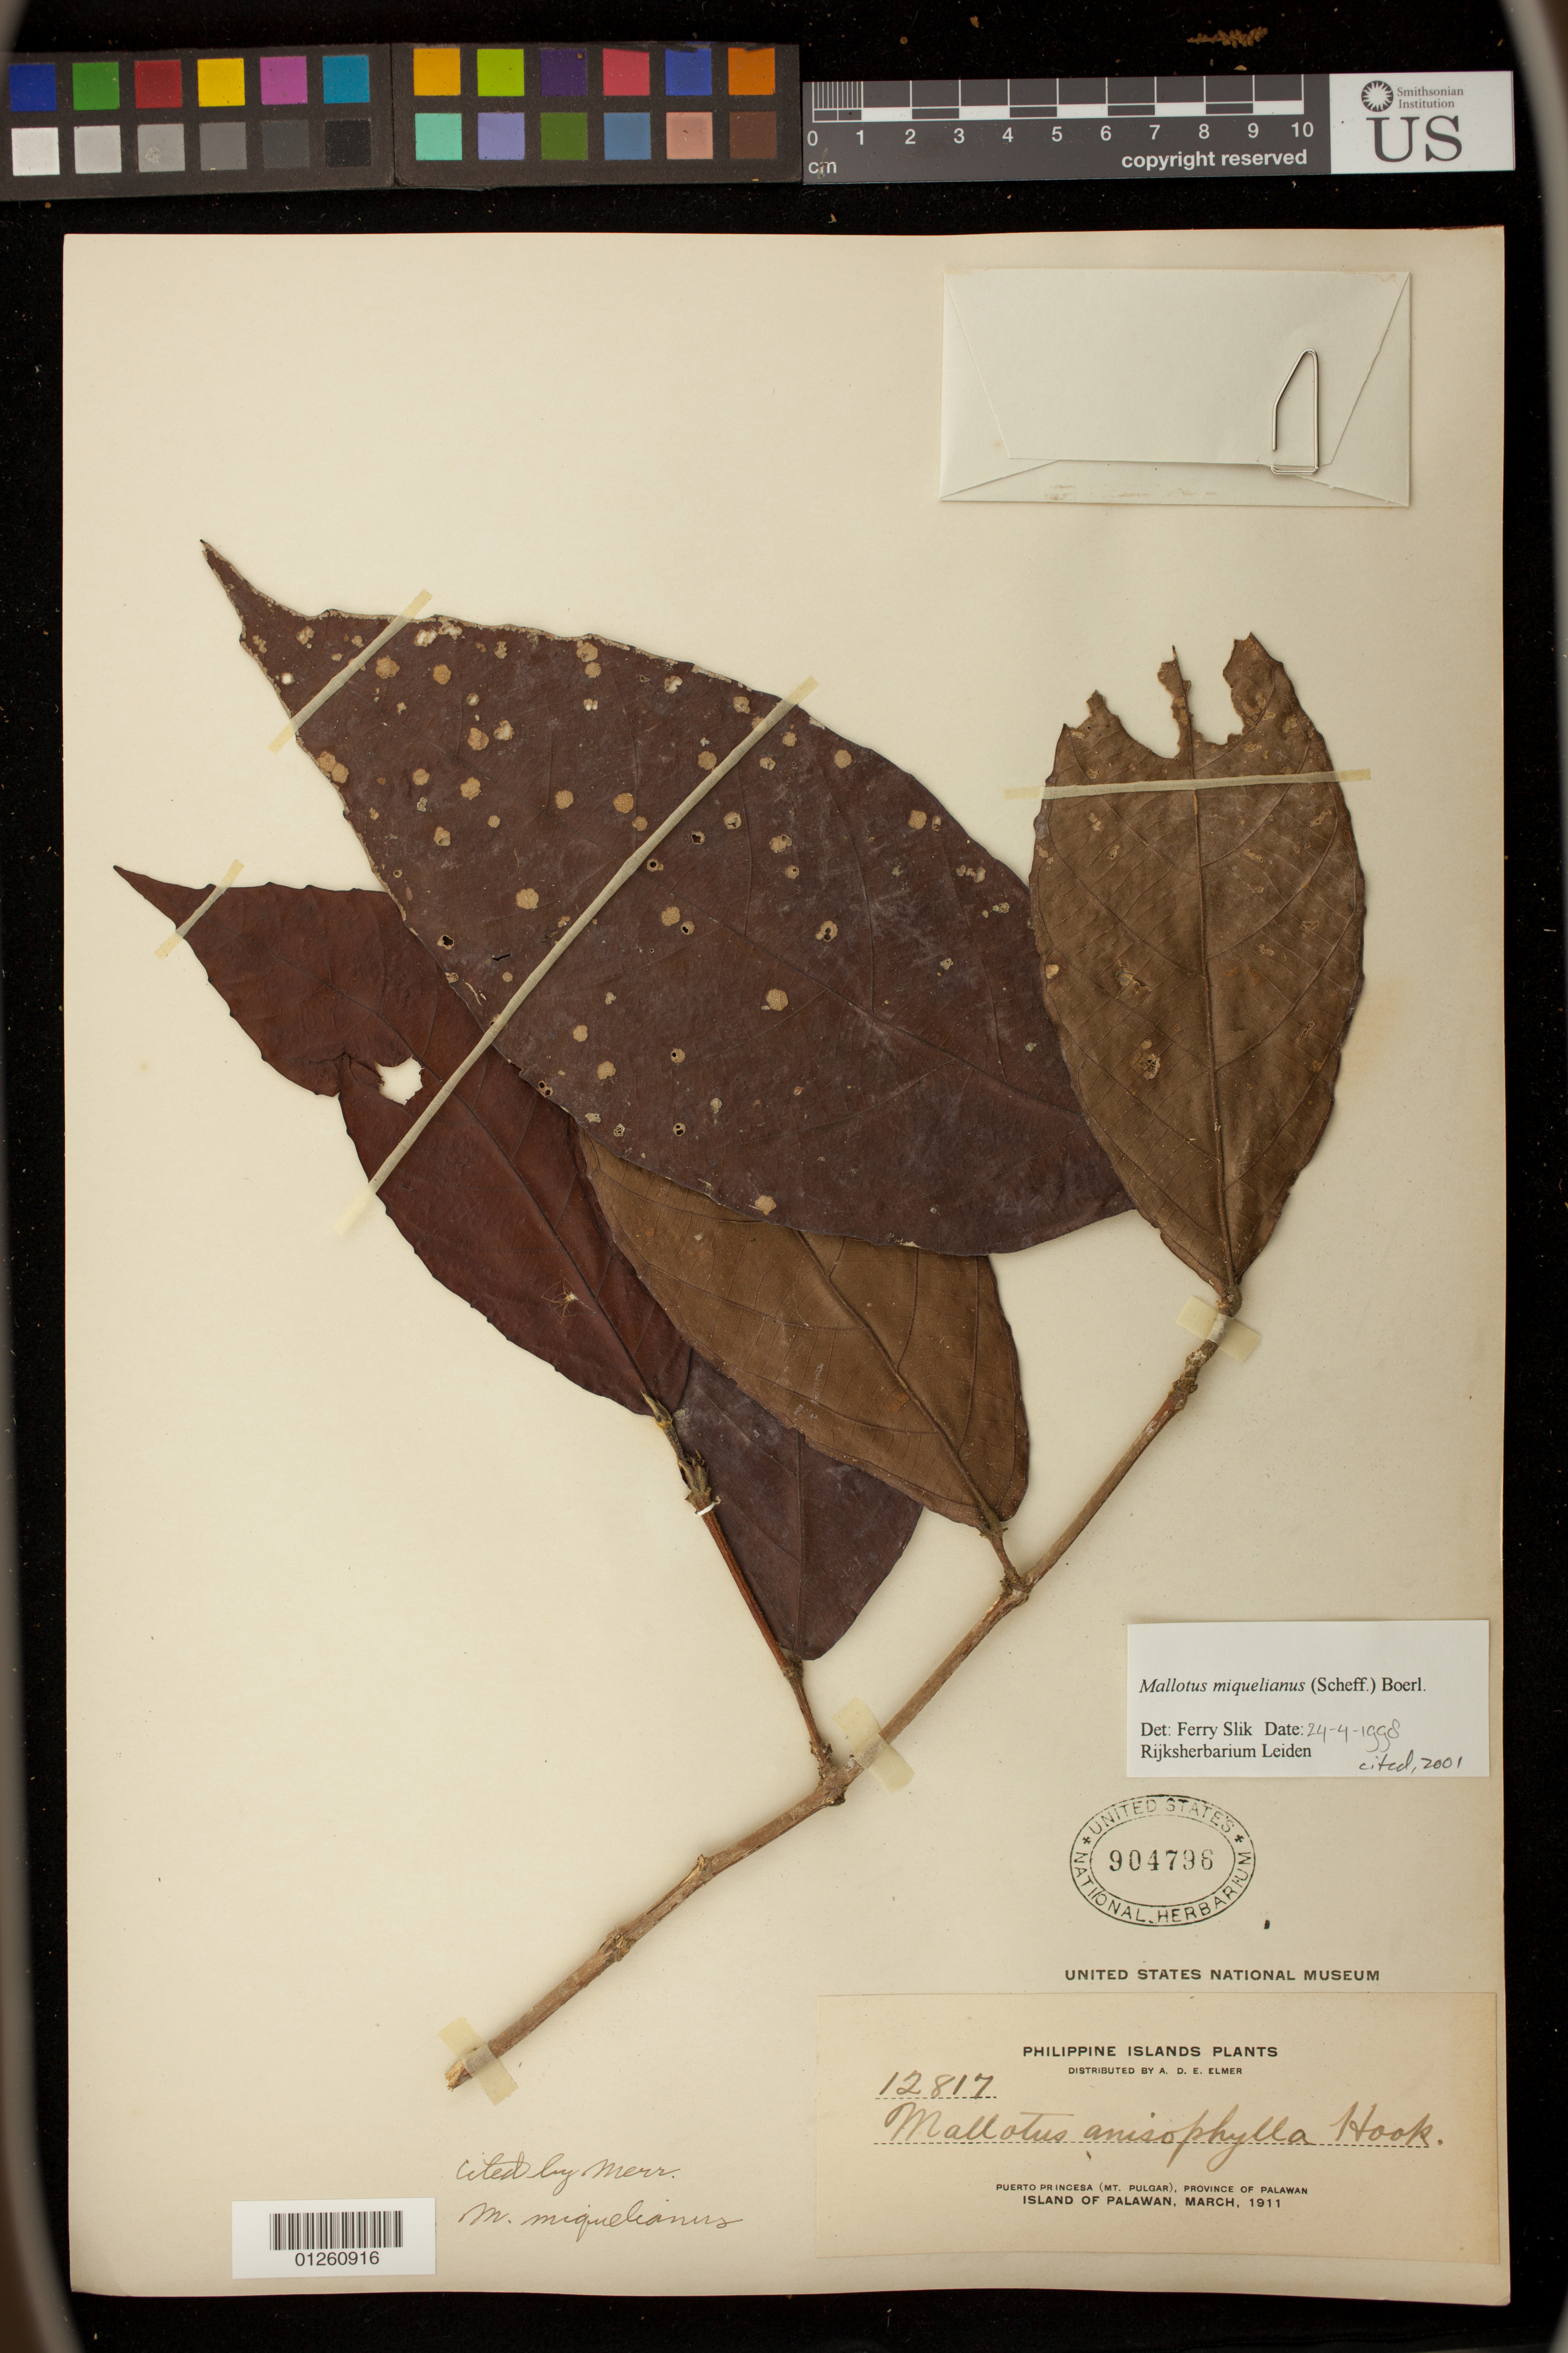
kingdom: Plantae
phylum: Tracheophyta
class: Magnoliopsida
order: Malpighiales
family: Euphorbiaceae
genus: Mallotus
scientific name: Mallotus miquelianus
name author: (Scheff.) Boerl.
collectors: A. D. E. Elmer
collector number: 12817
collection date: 1911-03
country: Philippines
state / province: Mimaropa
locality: Puerto Princesa (Mt. Pulgar), Province of Palawan, Island of Palawan.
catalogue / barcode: US 904796